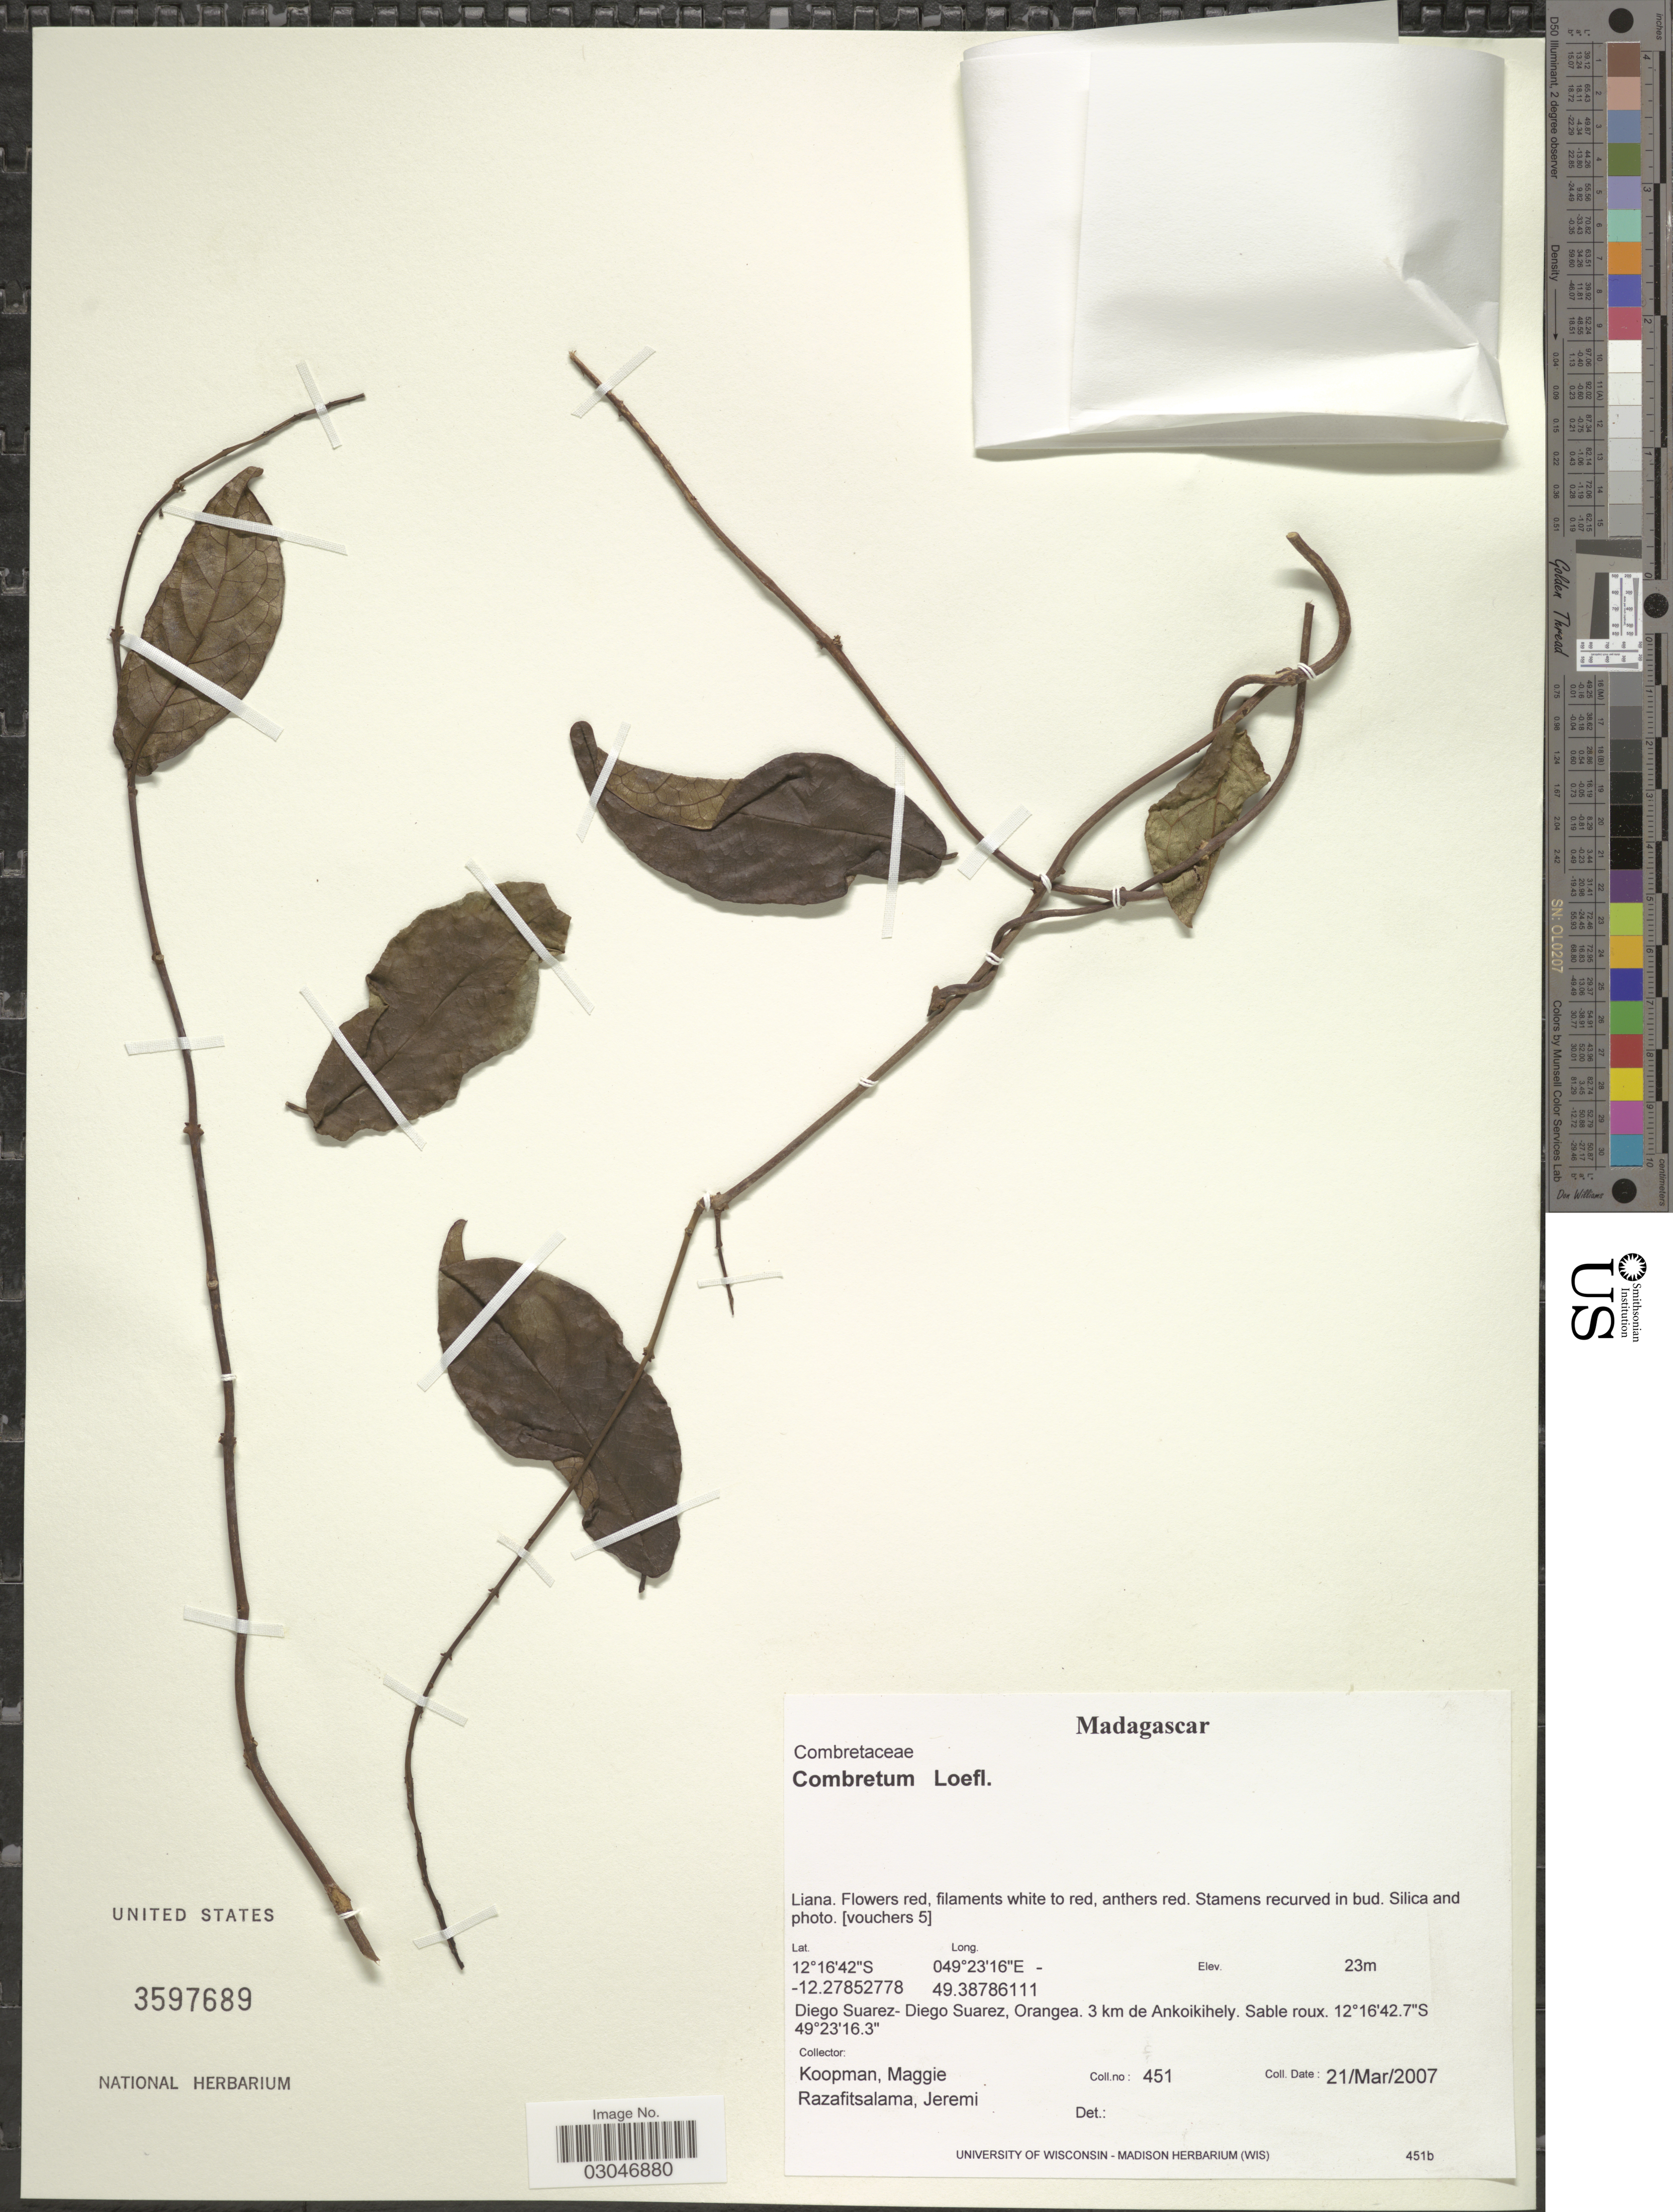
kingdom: Plantae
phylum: Tracheophyta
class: Magnoliopsida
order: Myrtales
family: Combretaceae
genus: Combretum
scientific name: Combretum sp.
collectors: M. M. Koopman & J. Razafitsalama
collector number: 451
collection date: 2007-03-21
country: Madagascar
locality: Diego Suarez-Diego Suarez, Orangea. 3 km de Ankoikihely.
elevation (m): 23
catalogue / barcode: US 3597689